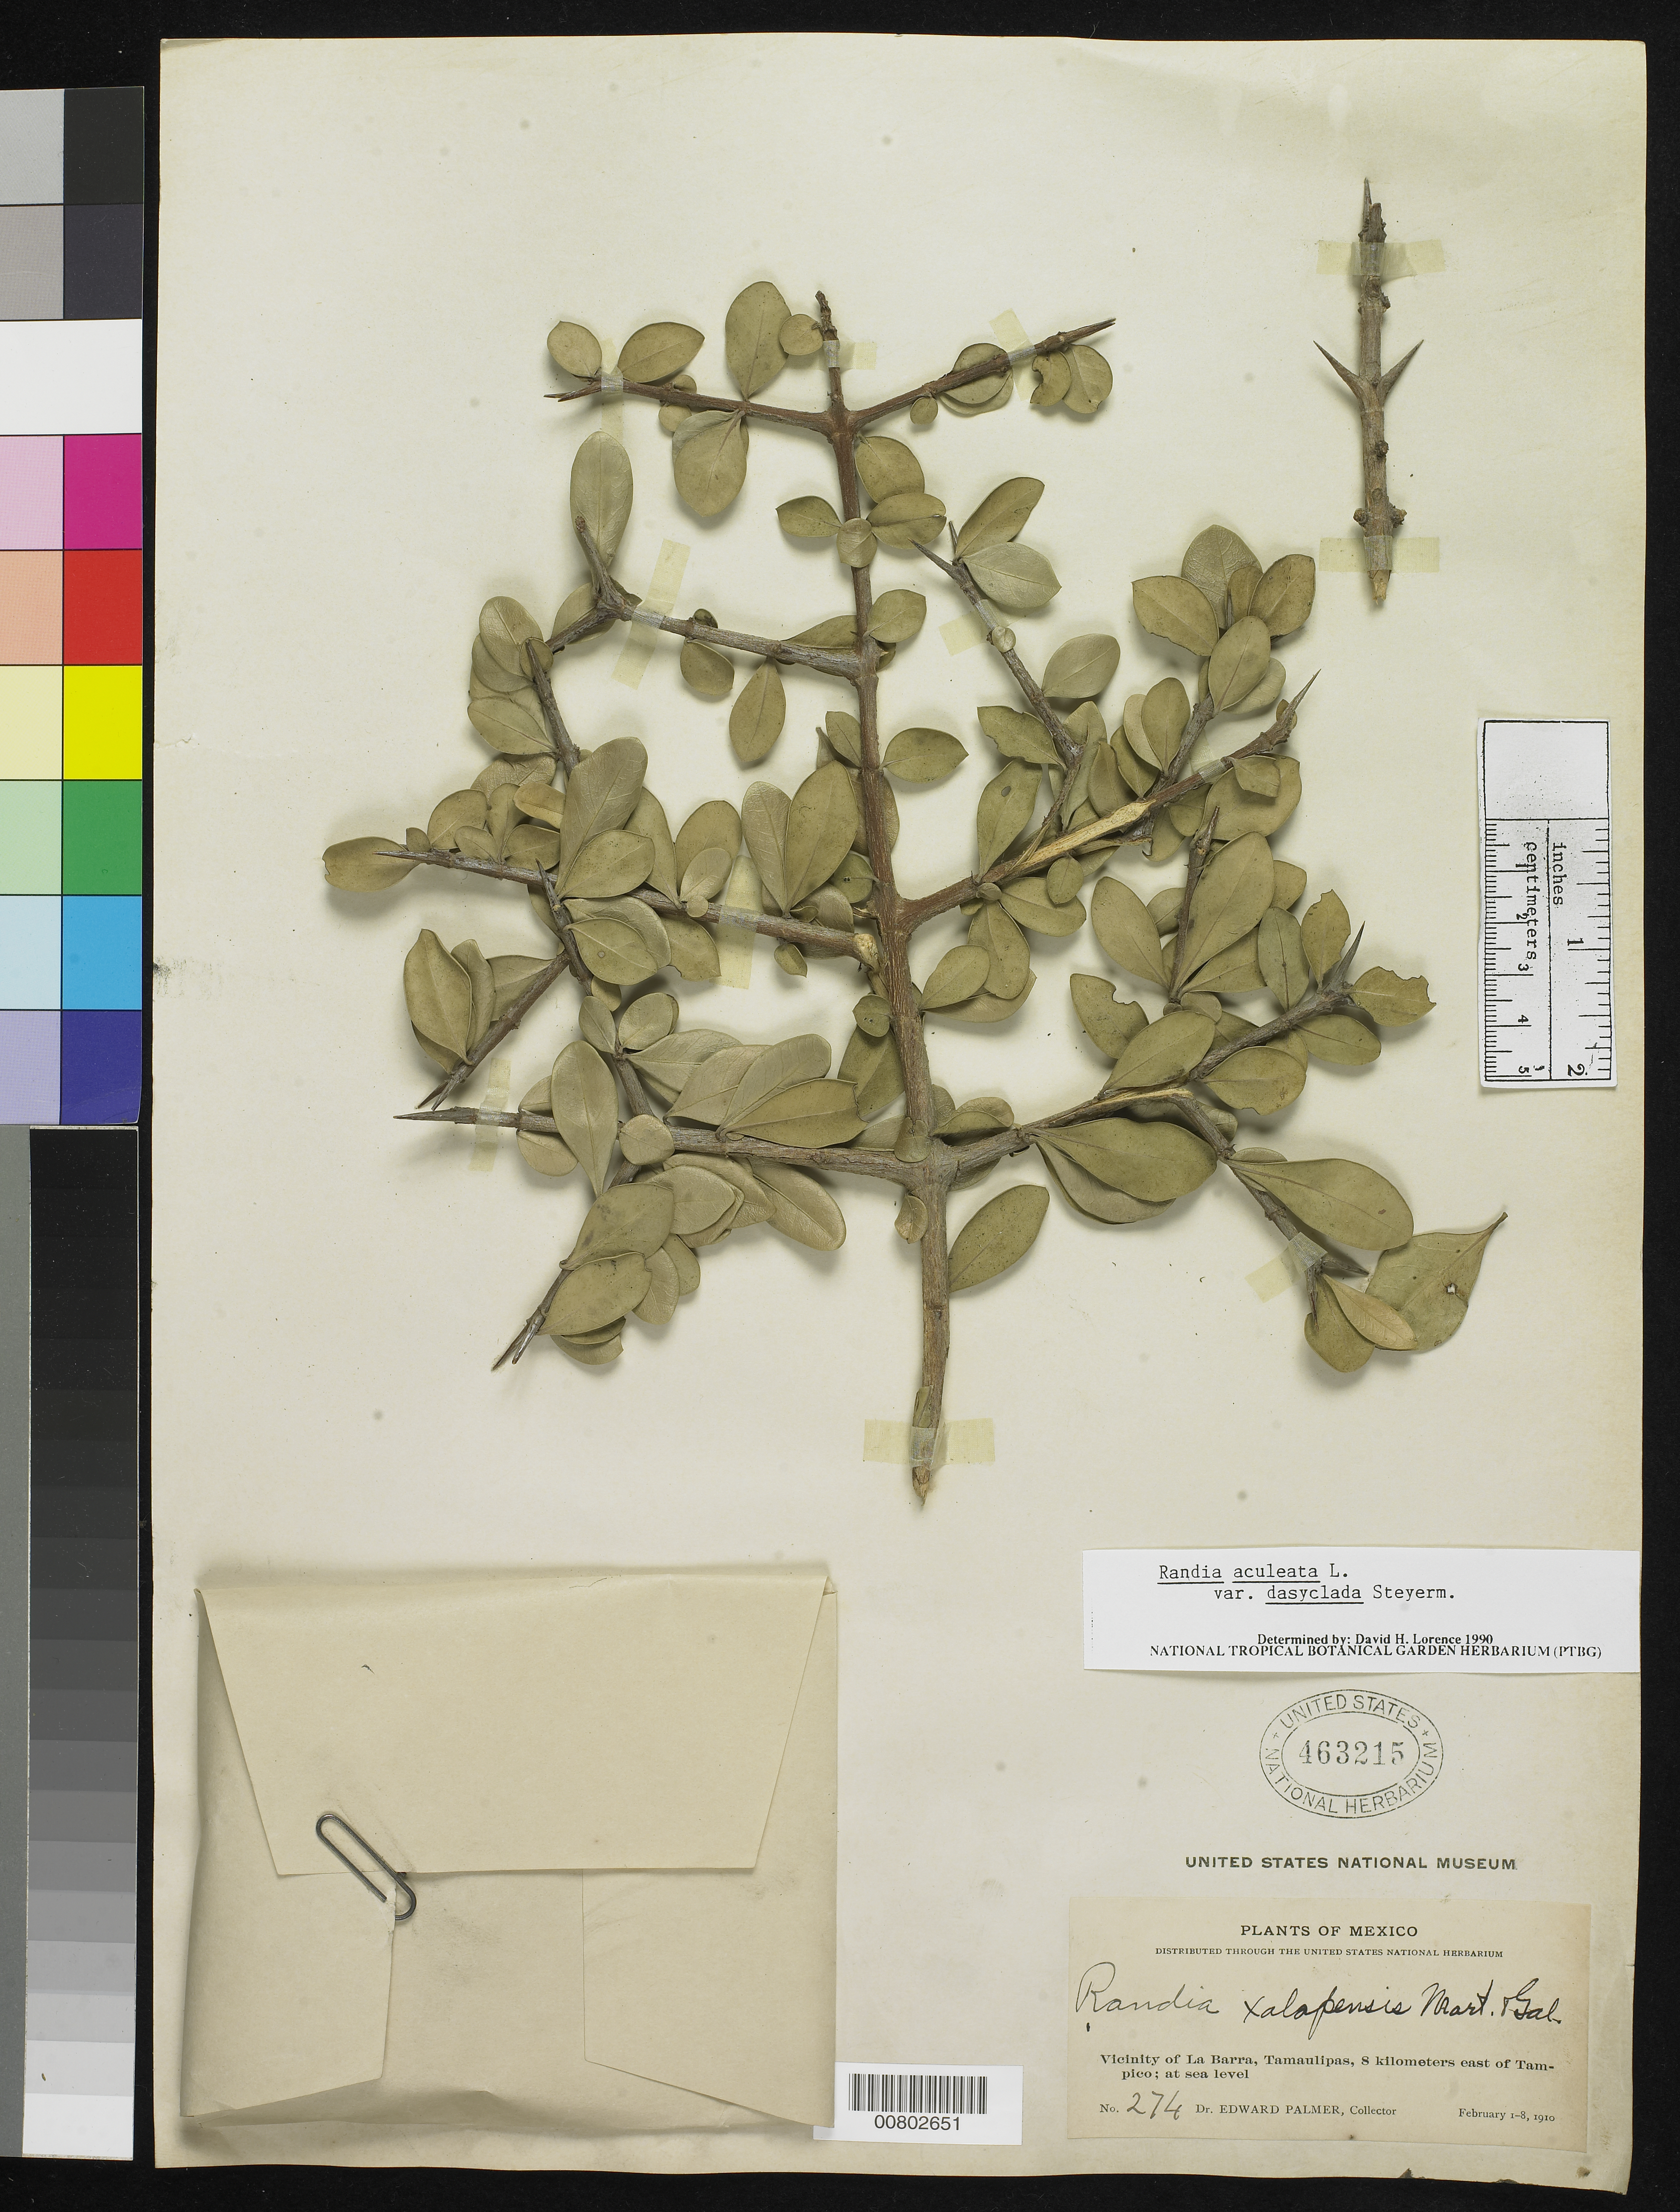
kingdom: Plantae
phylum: Tracheophyta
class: Magnoliopsida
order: Gentianales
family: Rubiaceae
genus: Randia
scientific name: Randia aculeata var. dasyclada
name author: Steyerm.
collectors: E. Palmer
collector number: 274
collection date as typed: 01 Feb 1910 to 08 Feb 1910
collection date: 1910-02-01/1910-02-08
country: Mexico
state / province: Tamaulipas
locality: Vicinity of La Barra, Tamaulipas, 8 kilometers east of Tampico.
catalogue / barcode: US 463215